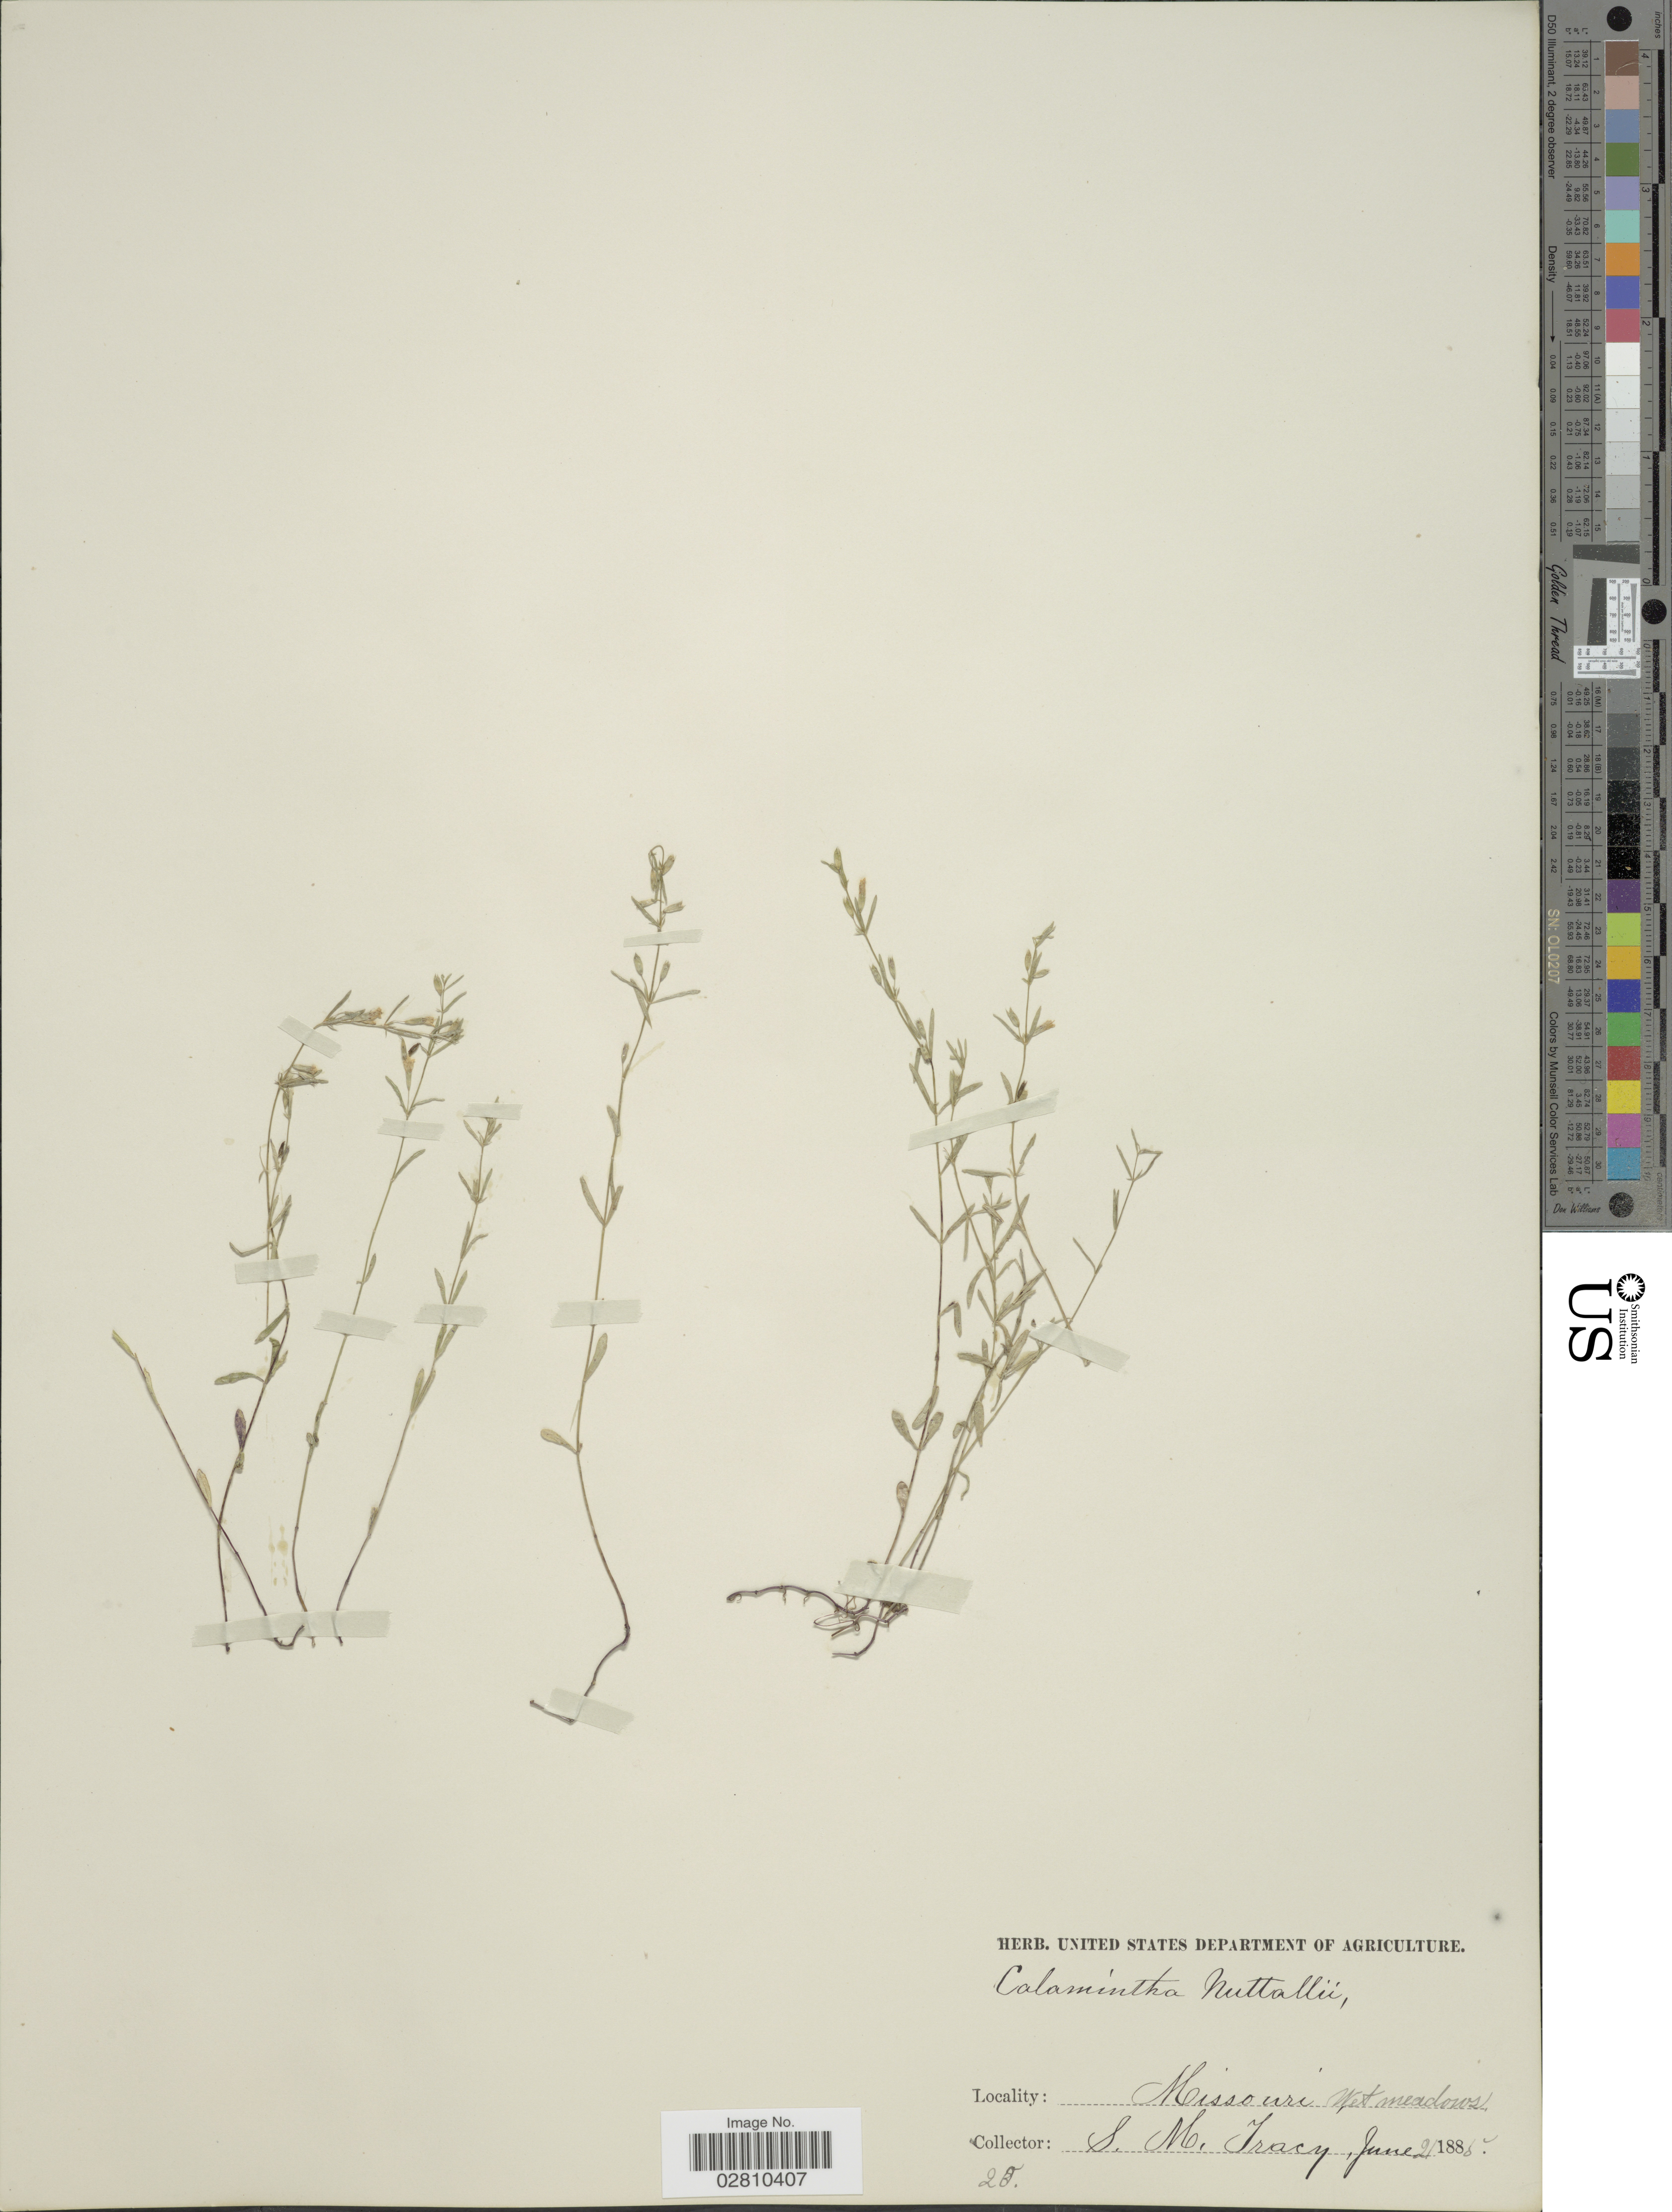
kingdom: Plantae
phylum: Tracheophyta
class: Magnoliopsida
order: Lamiales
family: Lamiaceae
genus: Clinopodium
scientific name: Clinopodium glabrum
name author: (Nutt.) Kuntze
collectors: S. M. Tracy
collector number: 20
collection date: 1885-06-21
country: United States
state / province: Missouri